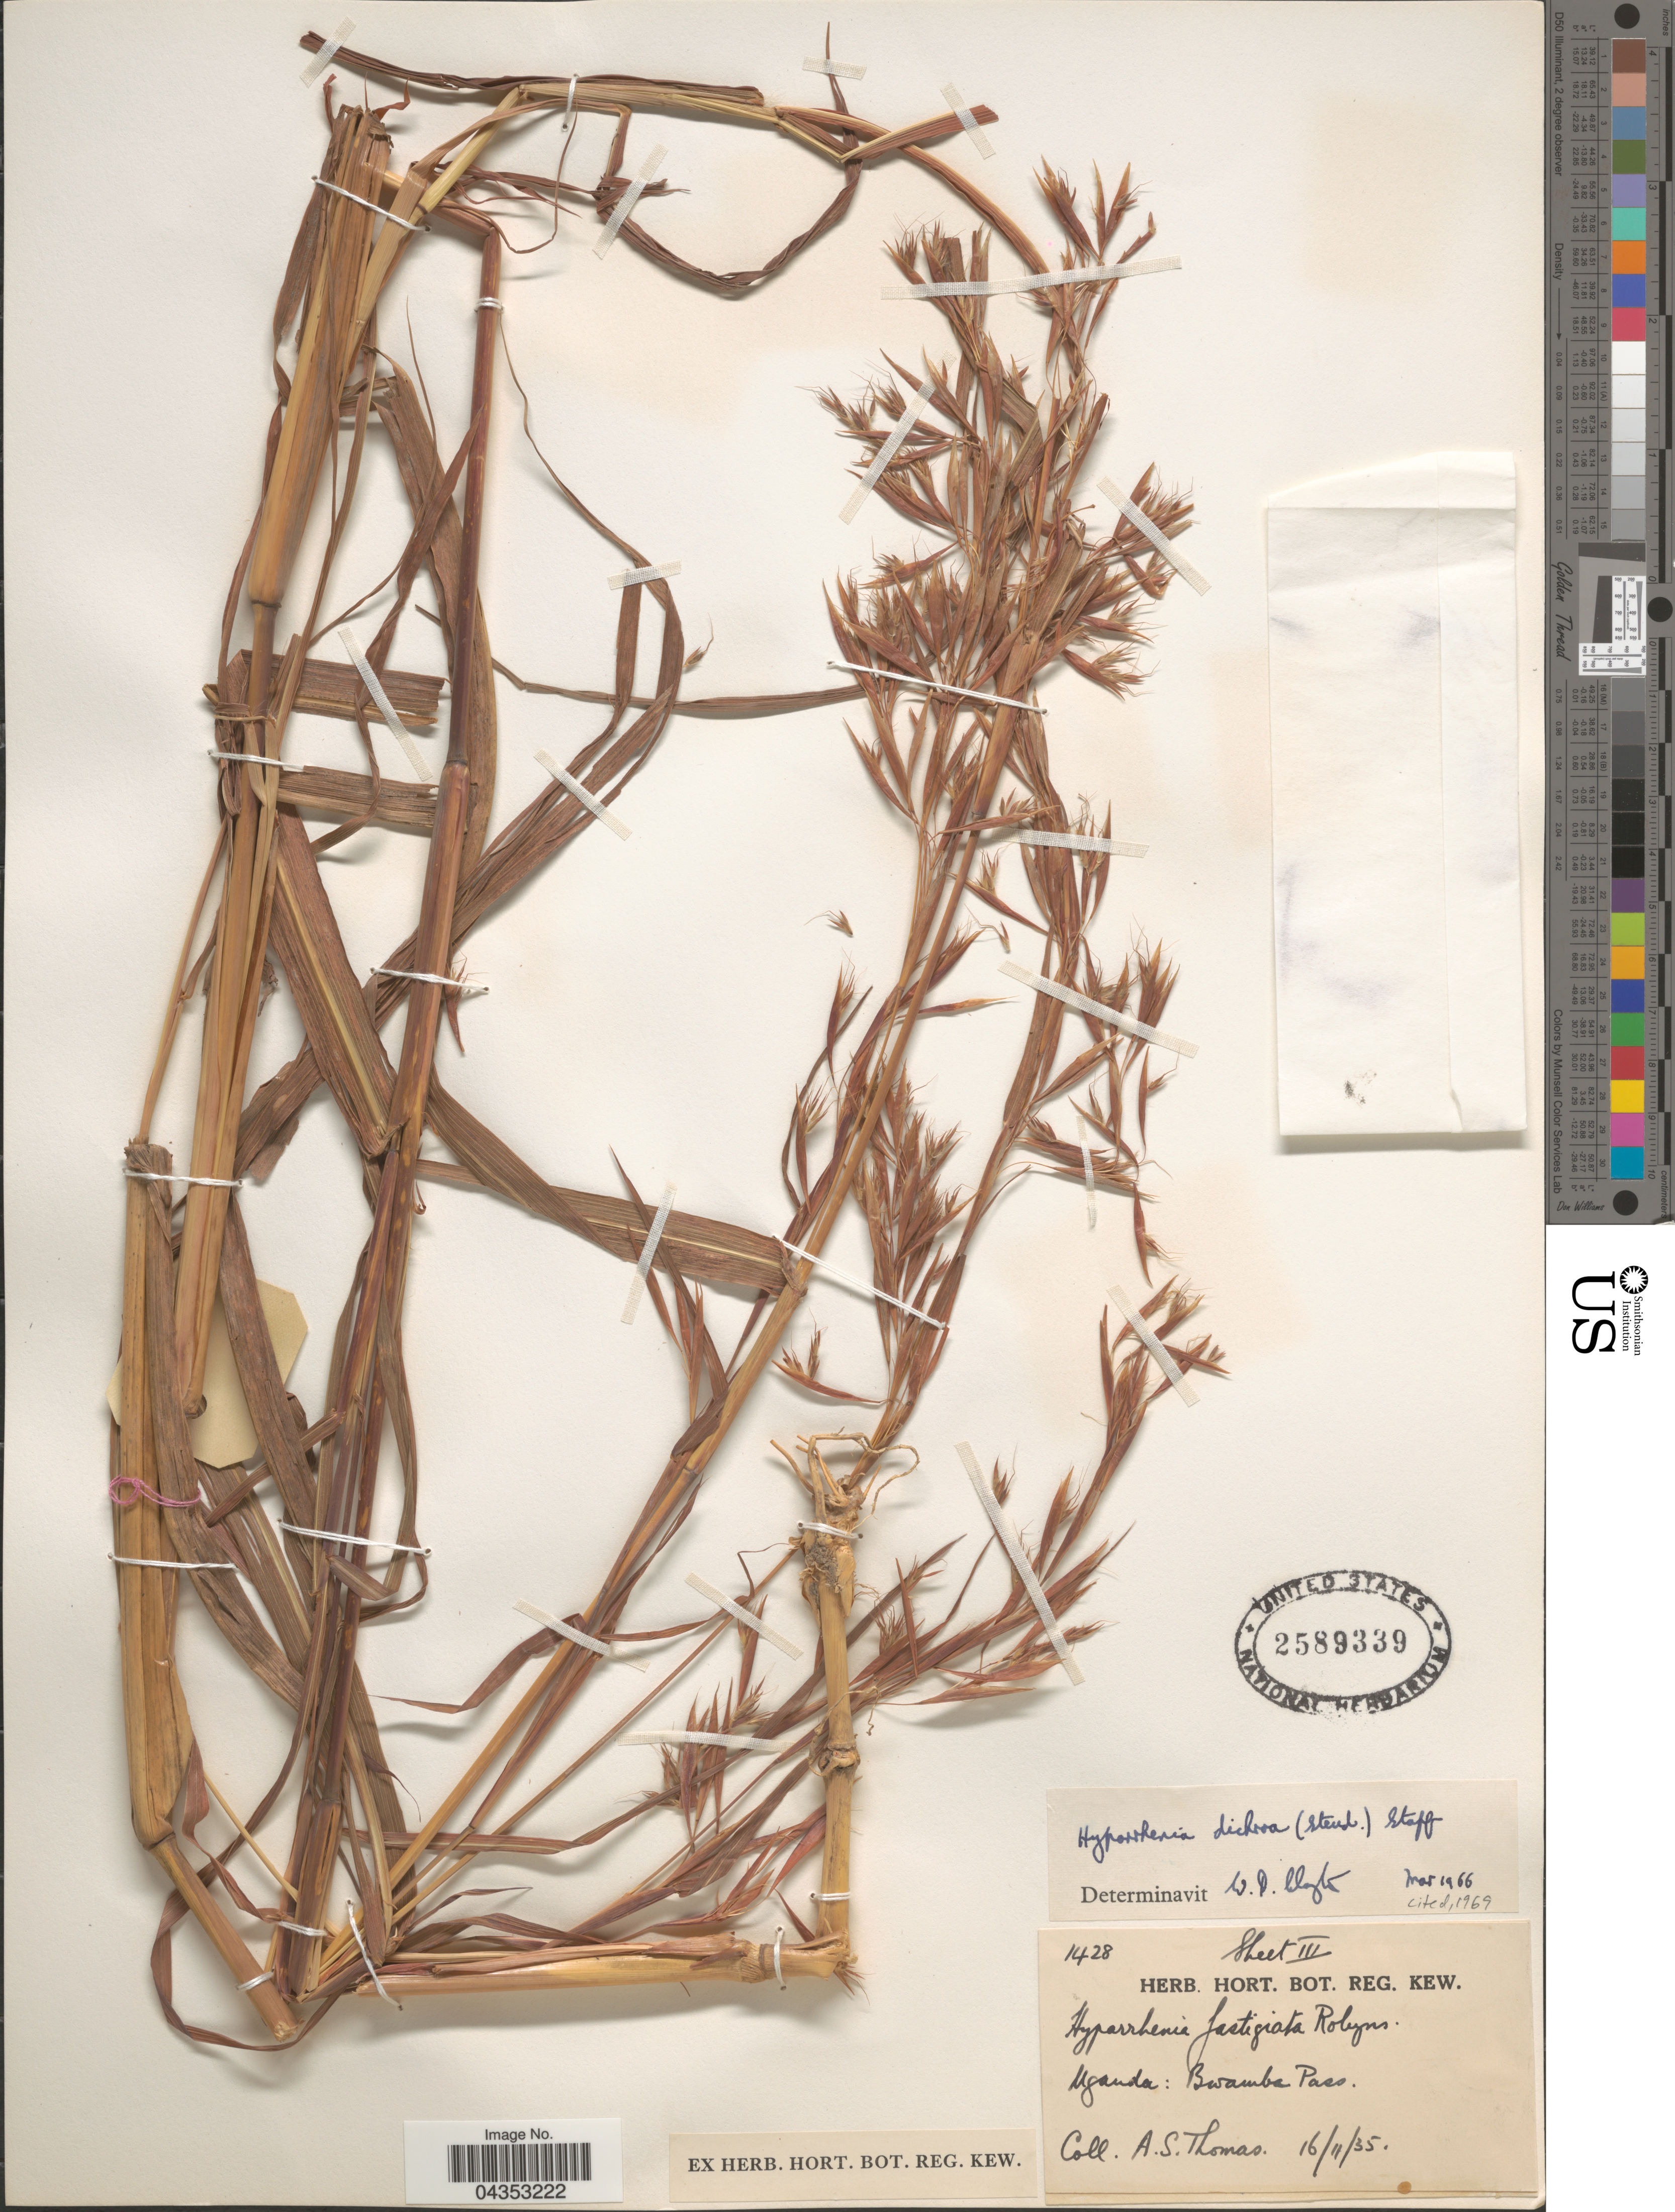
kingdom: Plantae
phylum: Tracheophyta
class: Liliopsida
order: Poales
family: Poaceae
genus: Hyparrhenia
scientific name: Hyparrhenia dichroa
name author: (Steud.) Stapf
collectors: A. Thomas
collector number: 1428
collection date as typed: Transcribed d/m/y: 16/11/35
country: Uganda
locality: Bwamba Pass.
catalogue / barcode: US 2589339